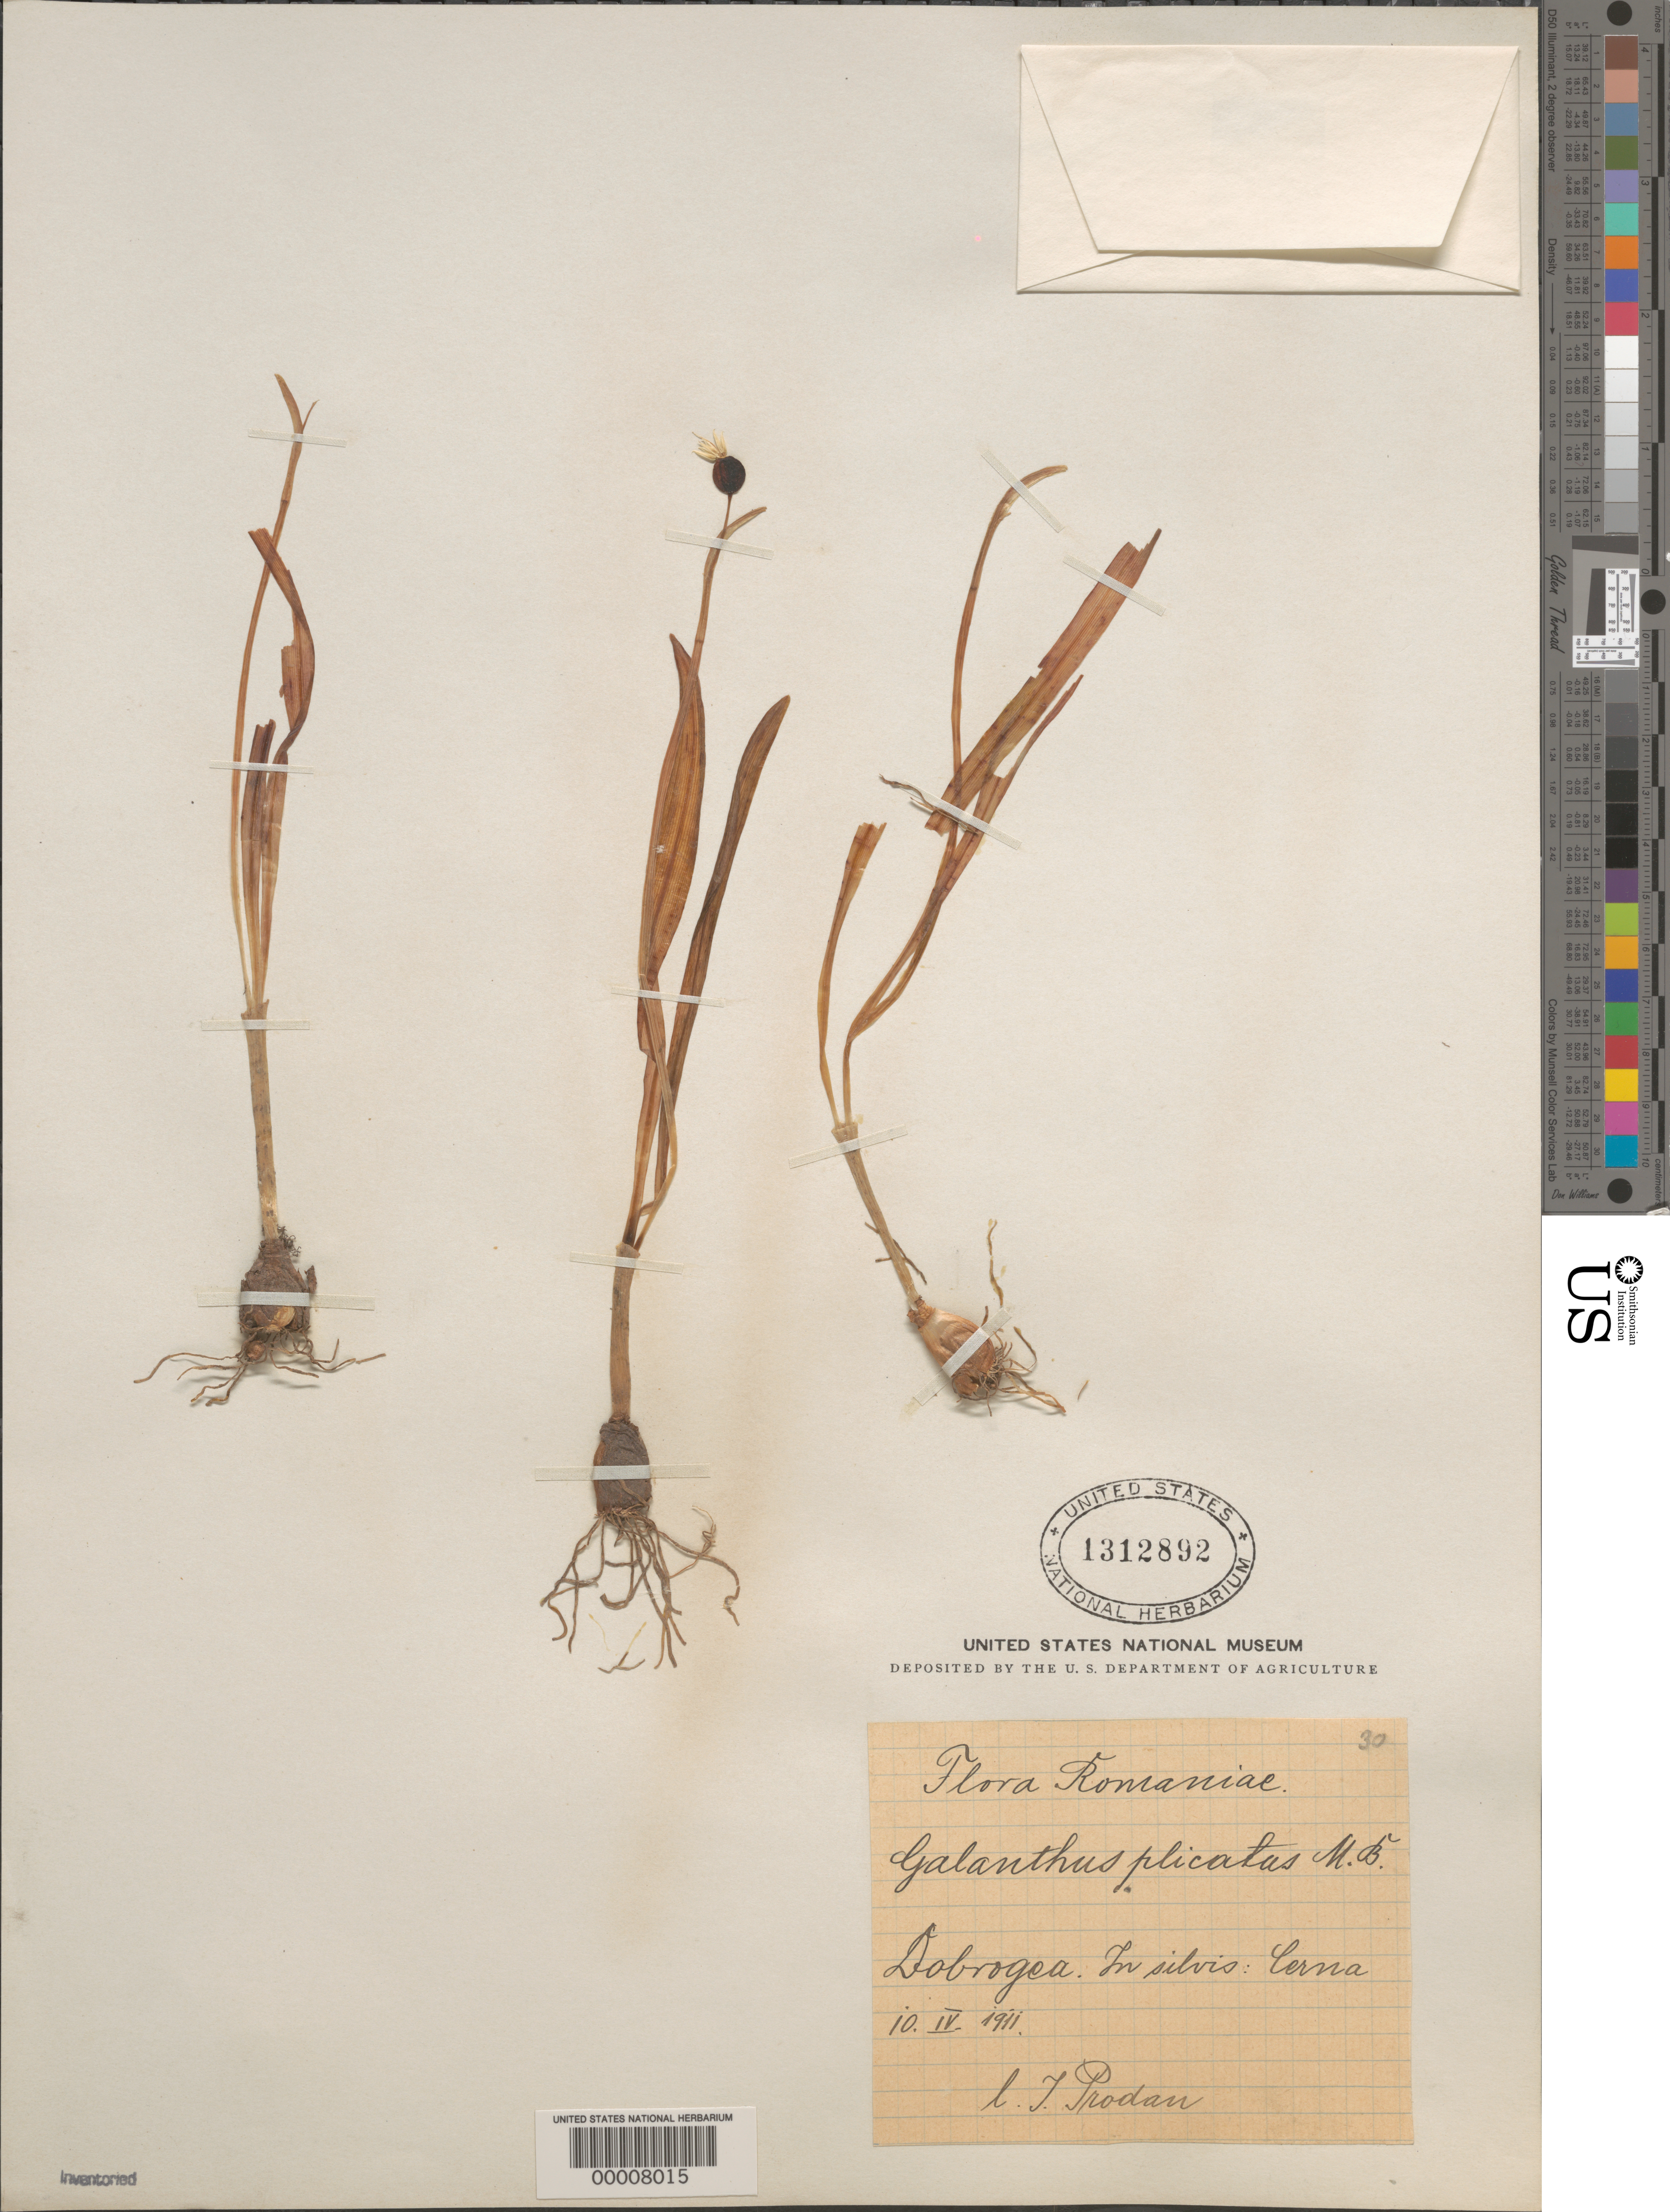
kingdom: Plantae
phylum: Tracheophyta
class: Liliopsida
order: Asparagales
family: Amaryllidaceae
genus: Galanthus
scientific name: Galanthus plicatus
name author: M. Bieb.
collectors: T. Prodan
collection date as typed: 10 Apr 1911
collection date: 1911-04-10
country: Romania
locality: Dobrogea (sw corner of romania)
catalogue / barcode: US 1312892